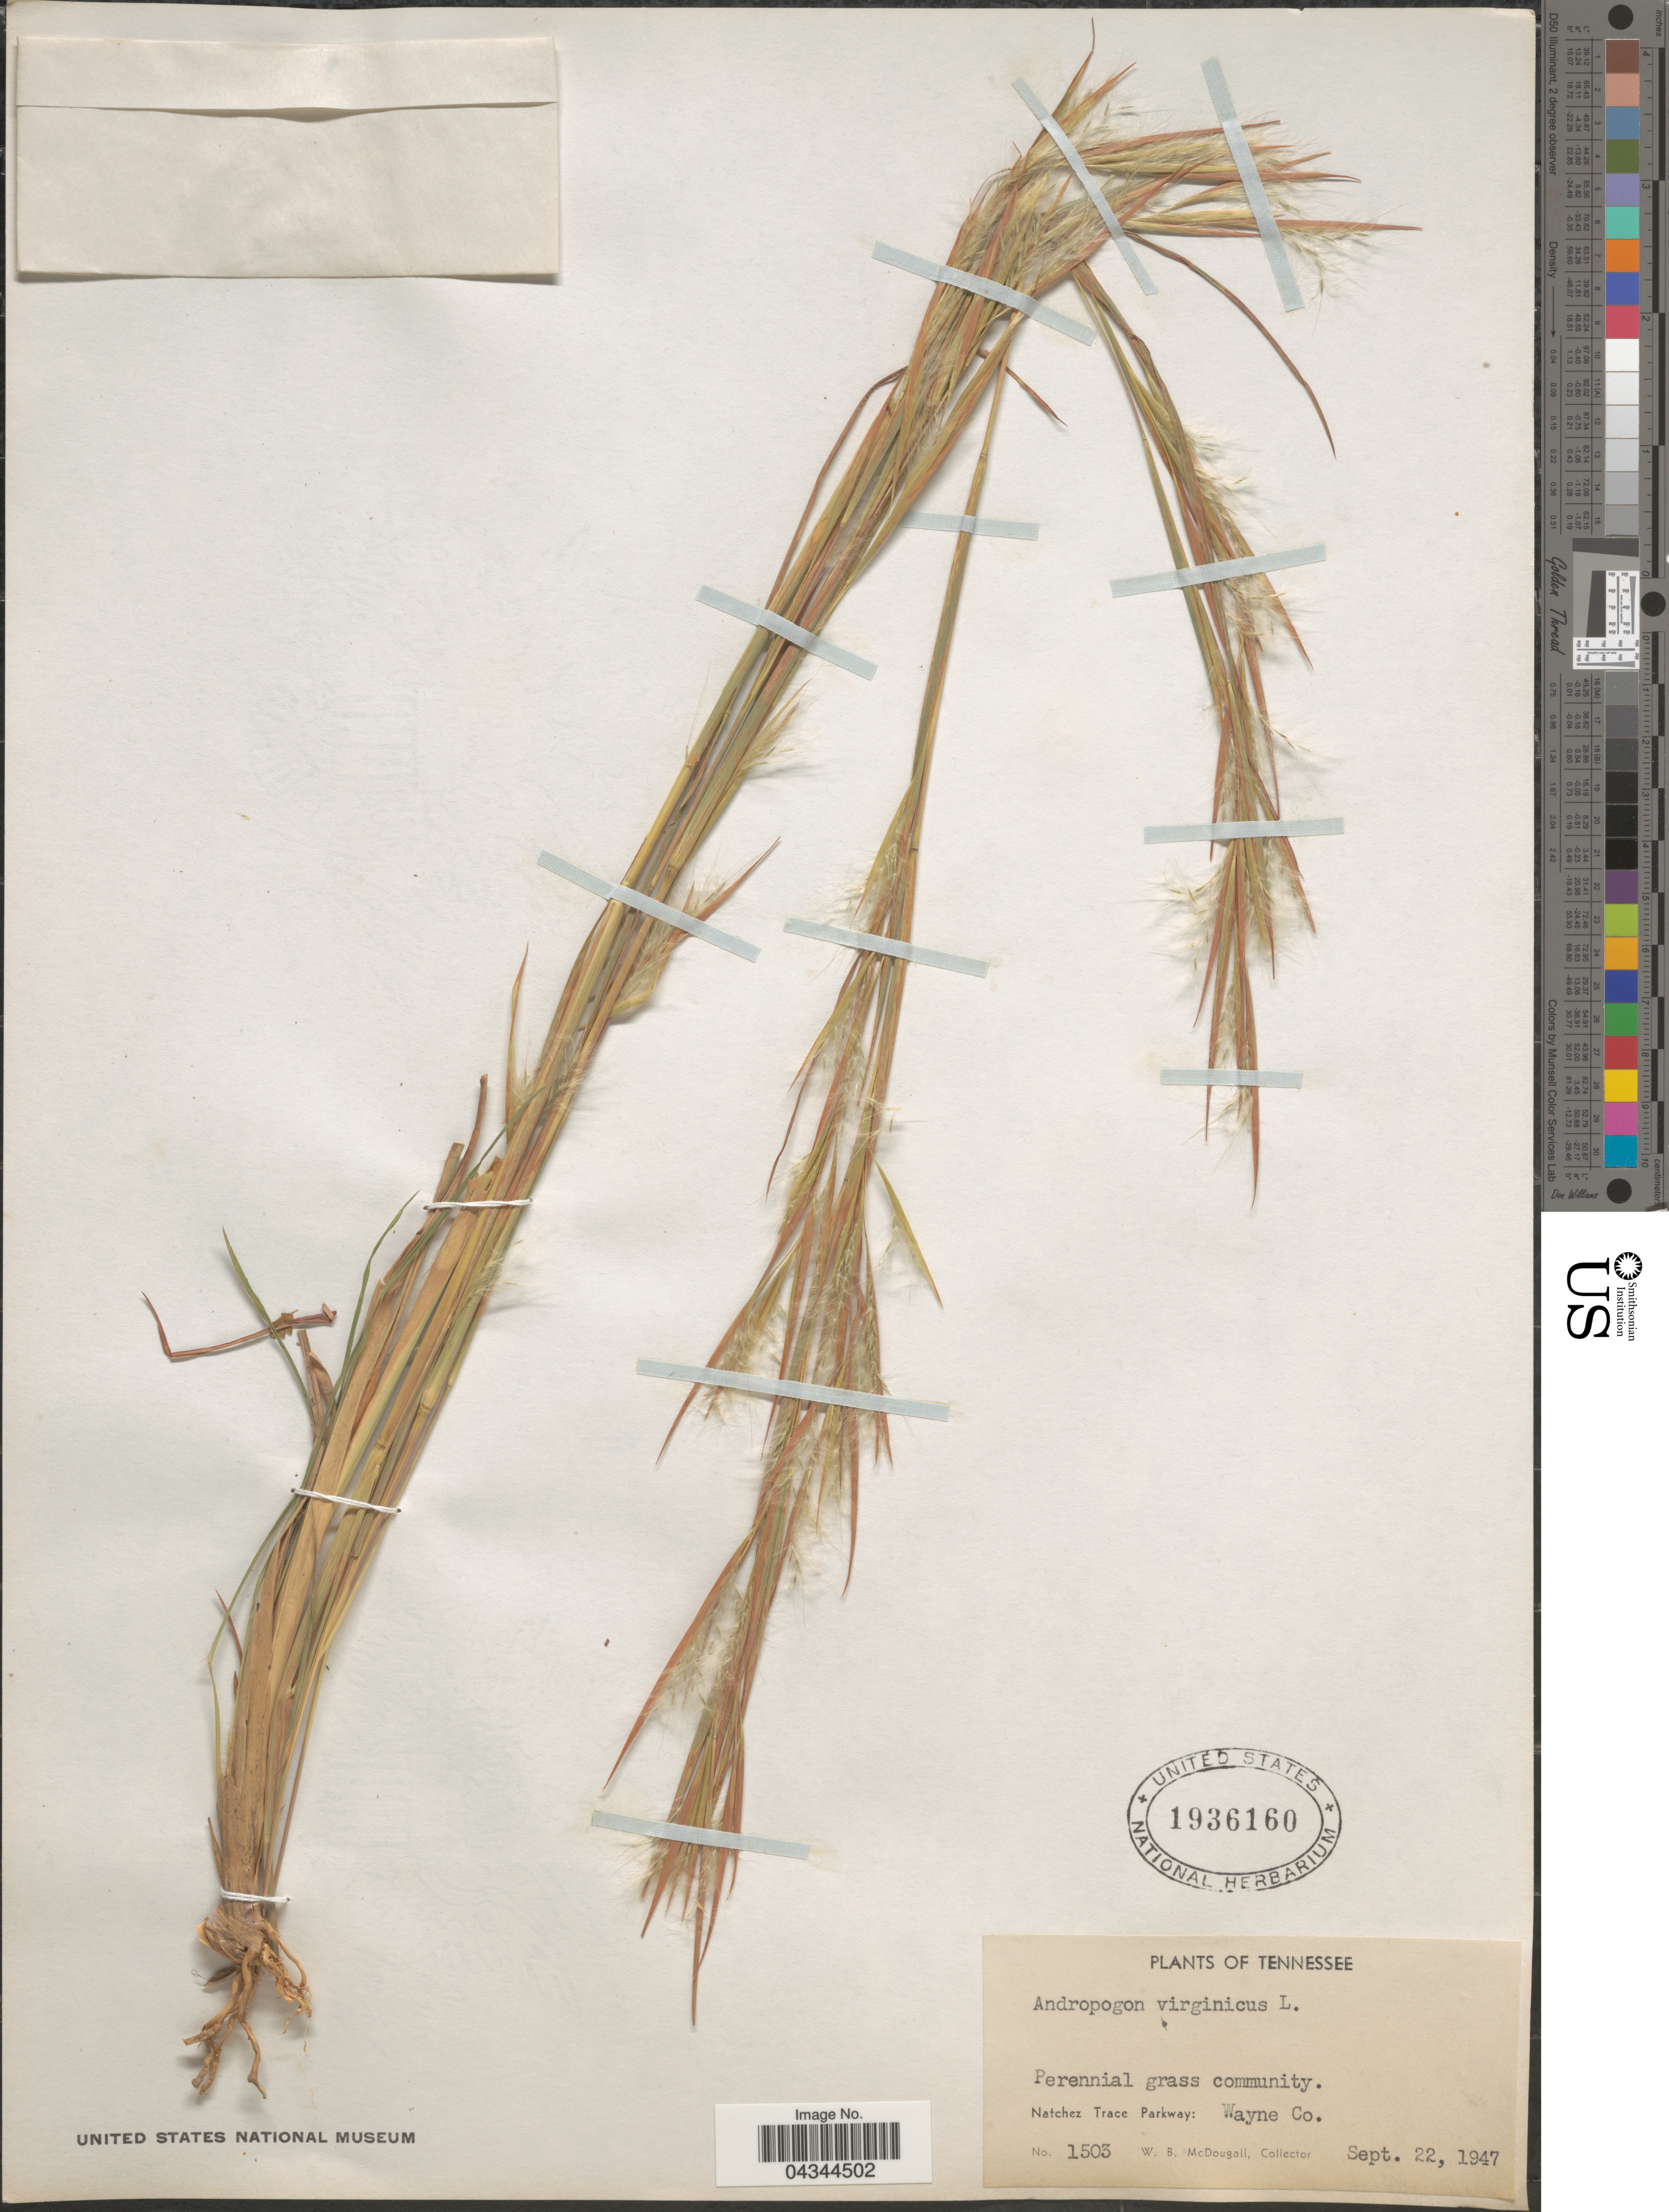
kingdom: Plantae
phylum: Tracheophyta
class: Liliopsida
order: Poales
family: Poaceae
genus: Andropogon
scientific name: Andropogon virginicus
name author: L.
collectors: W. B. McDougall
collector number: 1503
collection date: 1947-09-22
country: United States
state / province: Tennessee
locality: Natchez Trace Parkway: Wayne Co.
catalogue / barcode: US 1936160